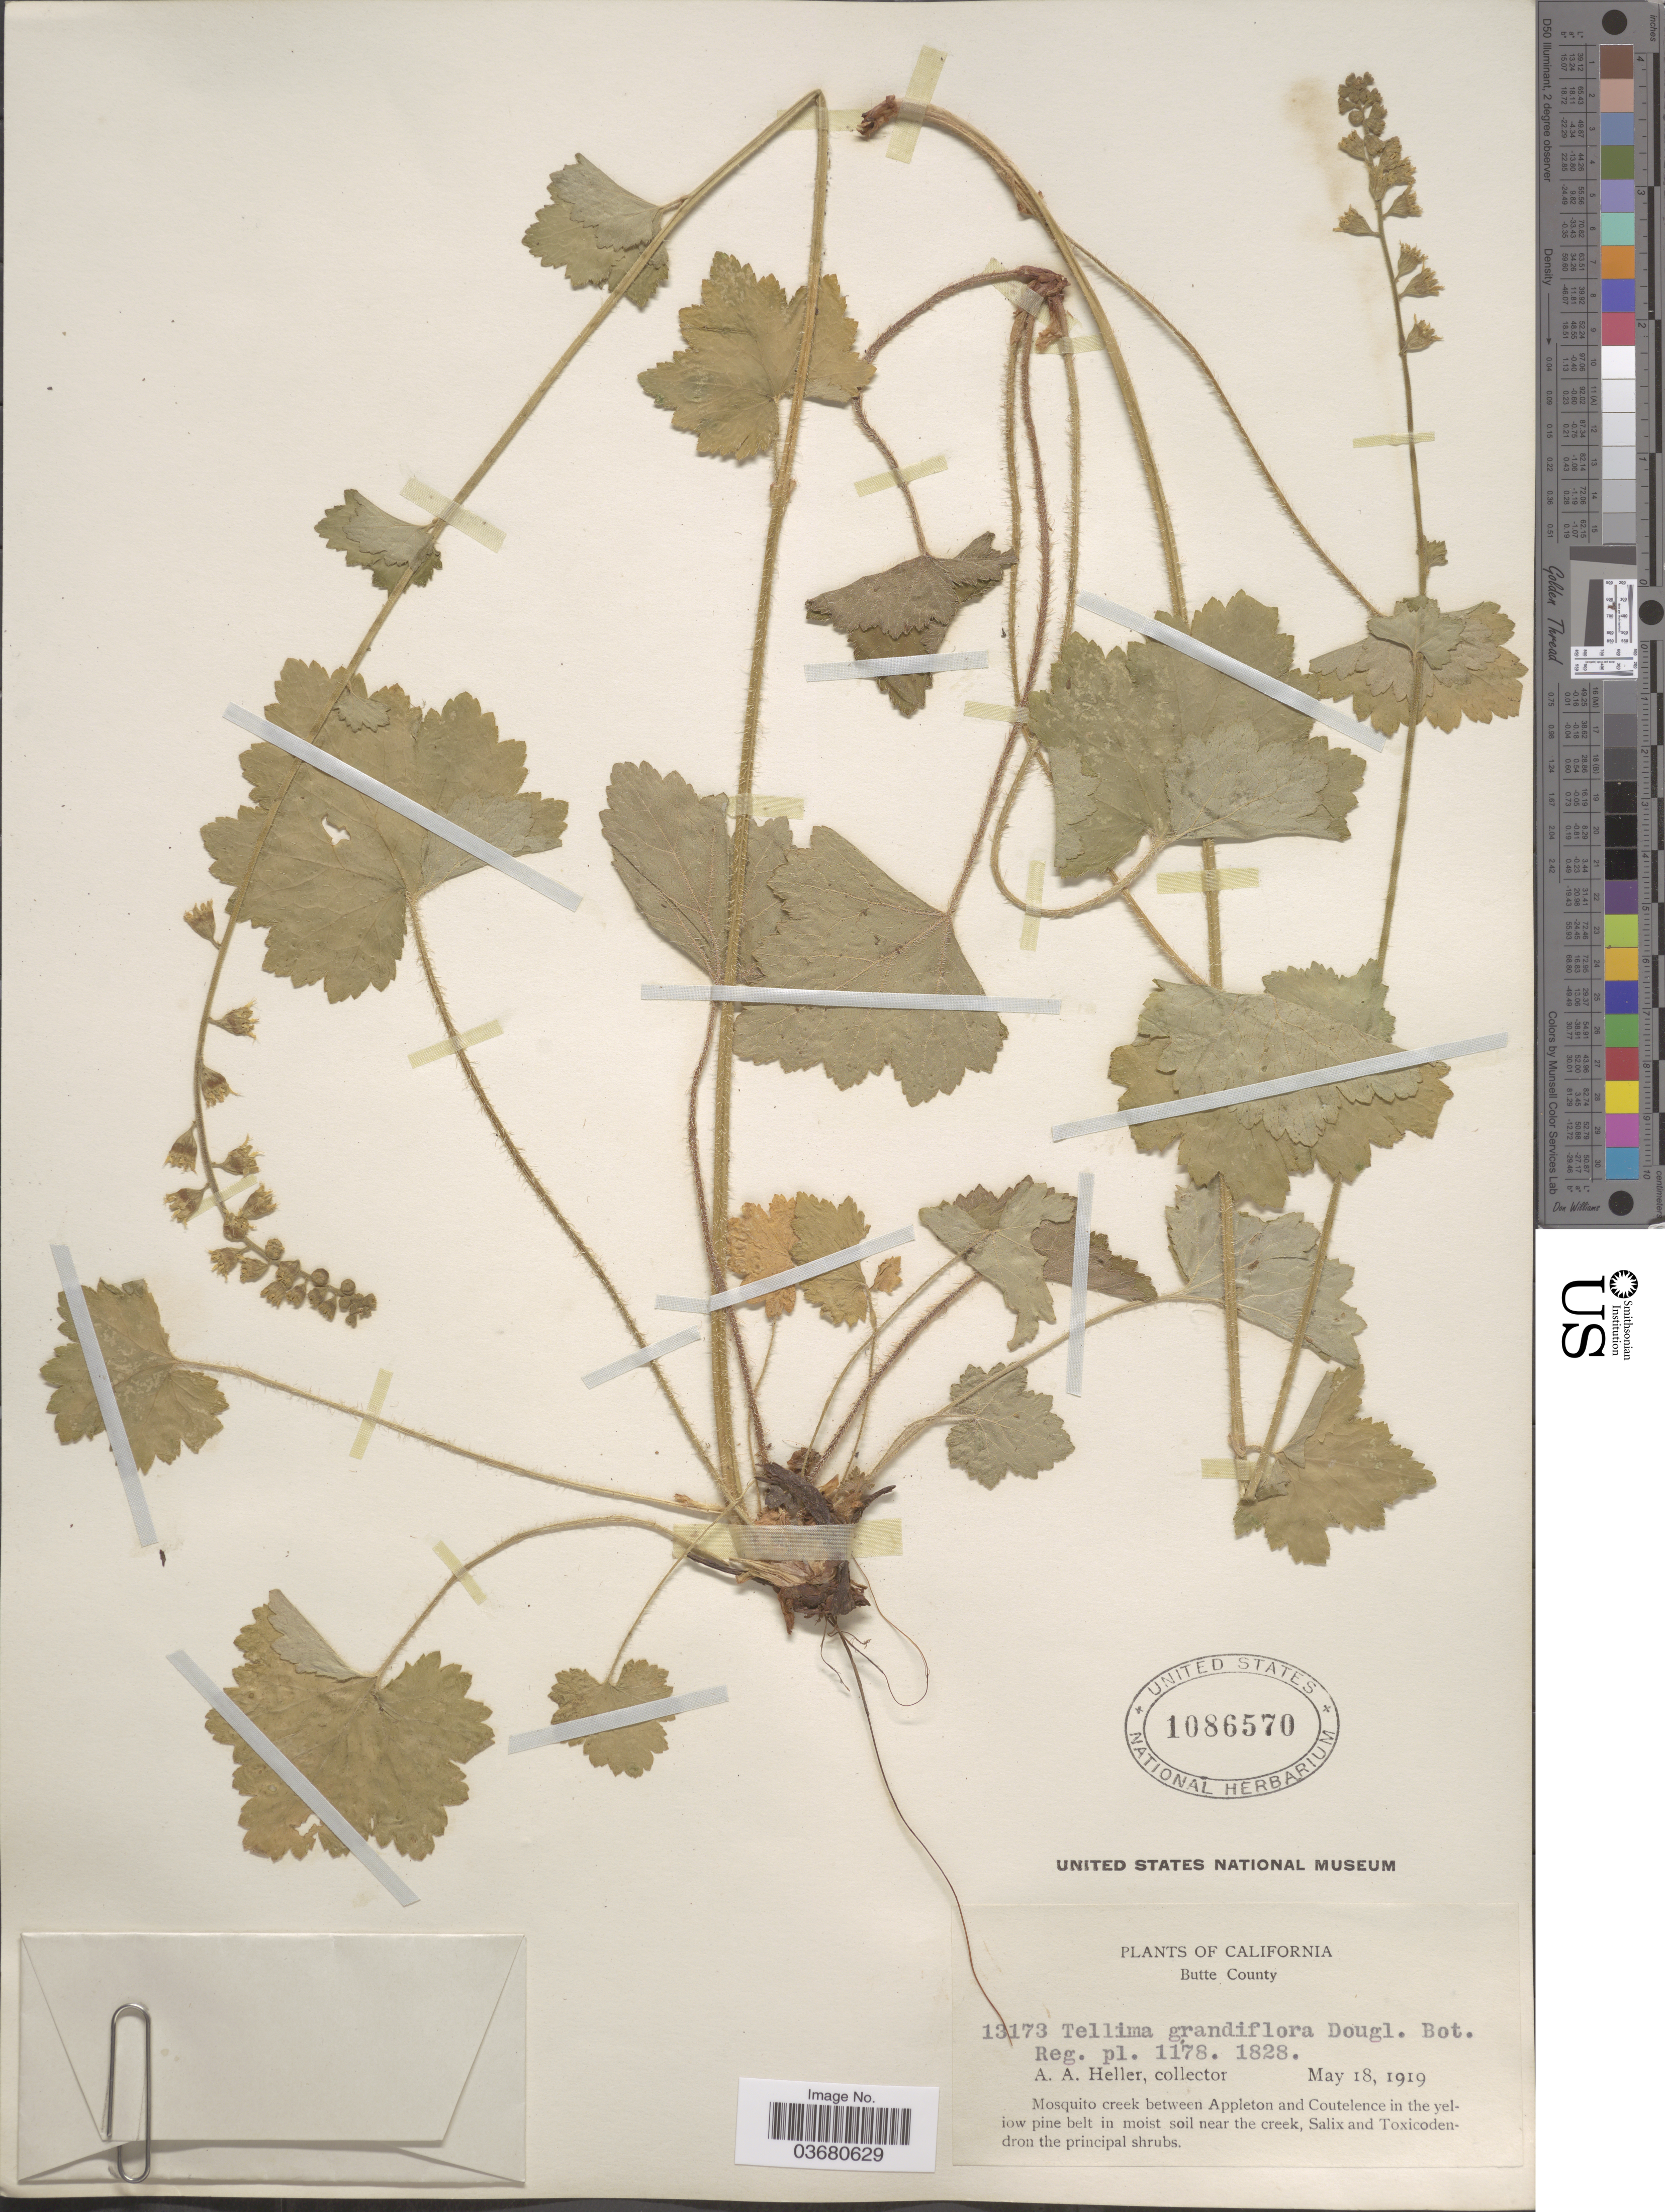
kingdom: Plantae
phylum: Tracheophyta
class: Magnoliopsida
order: Saxifragales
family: Saxifragaceae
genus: Tellima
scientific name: Tellima grandiflora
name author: (Pursh) Douglas ex Lindl.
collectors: A. A. Heller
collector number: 13173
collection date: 1919-05-18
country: United States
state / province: California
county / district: Butte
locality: Butte County. Mosquito creek between Appleton and Coutelence.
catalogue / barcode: US 1086570